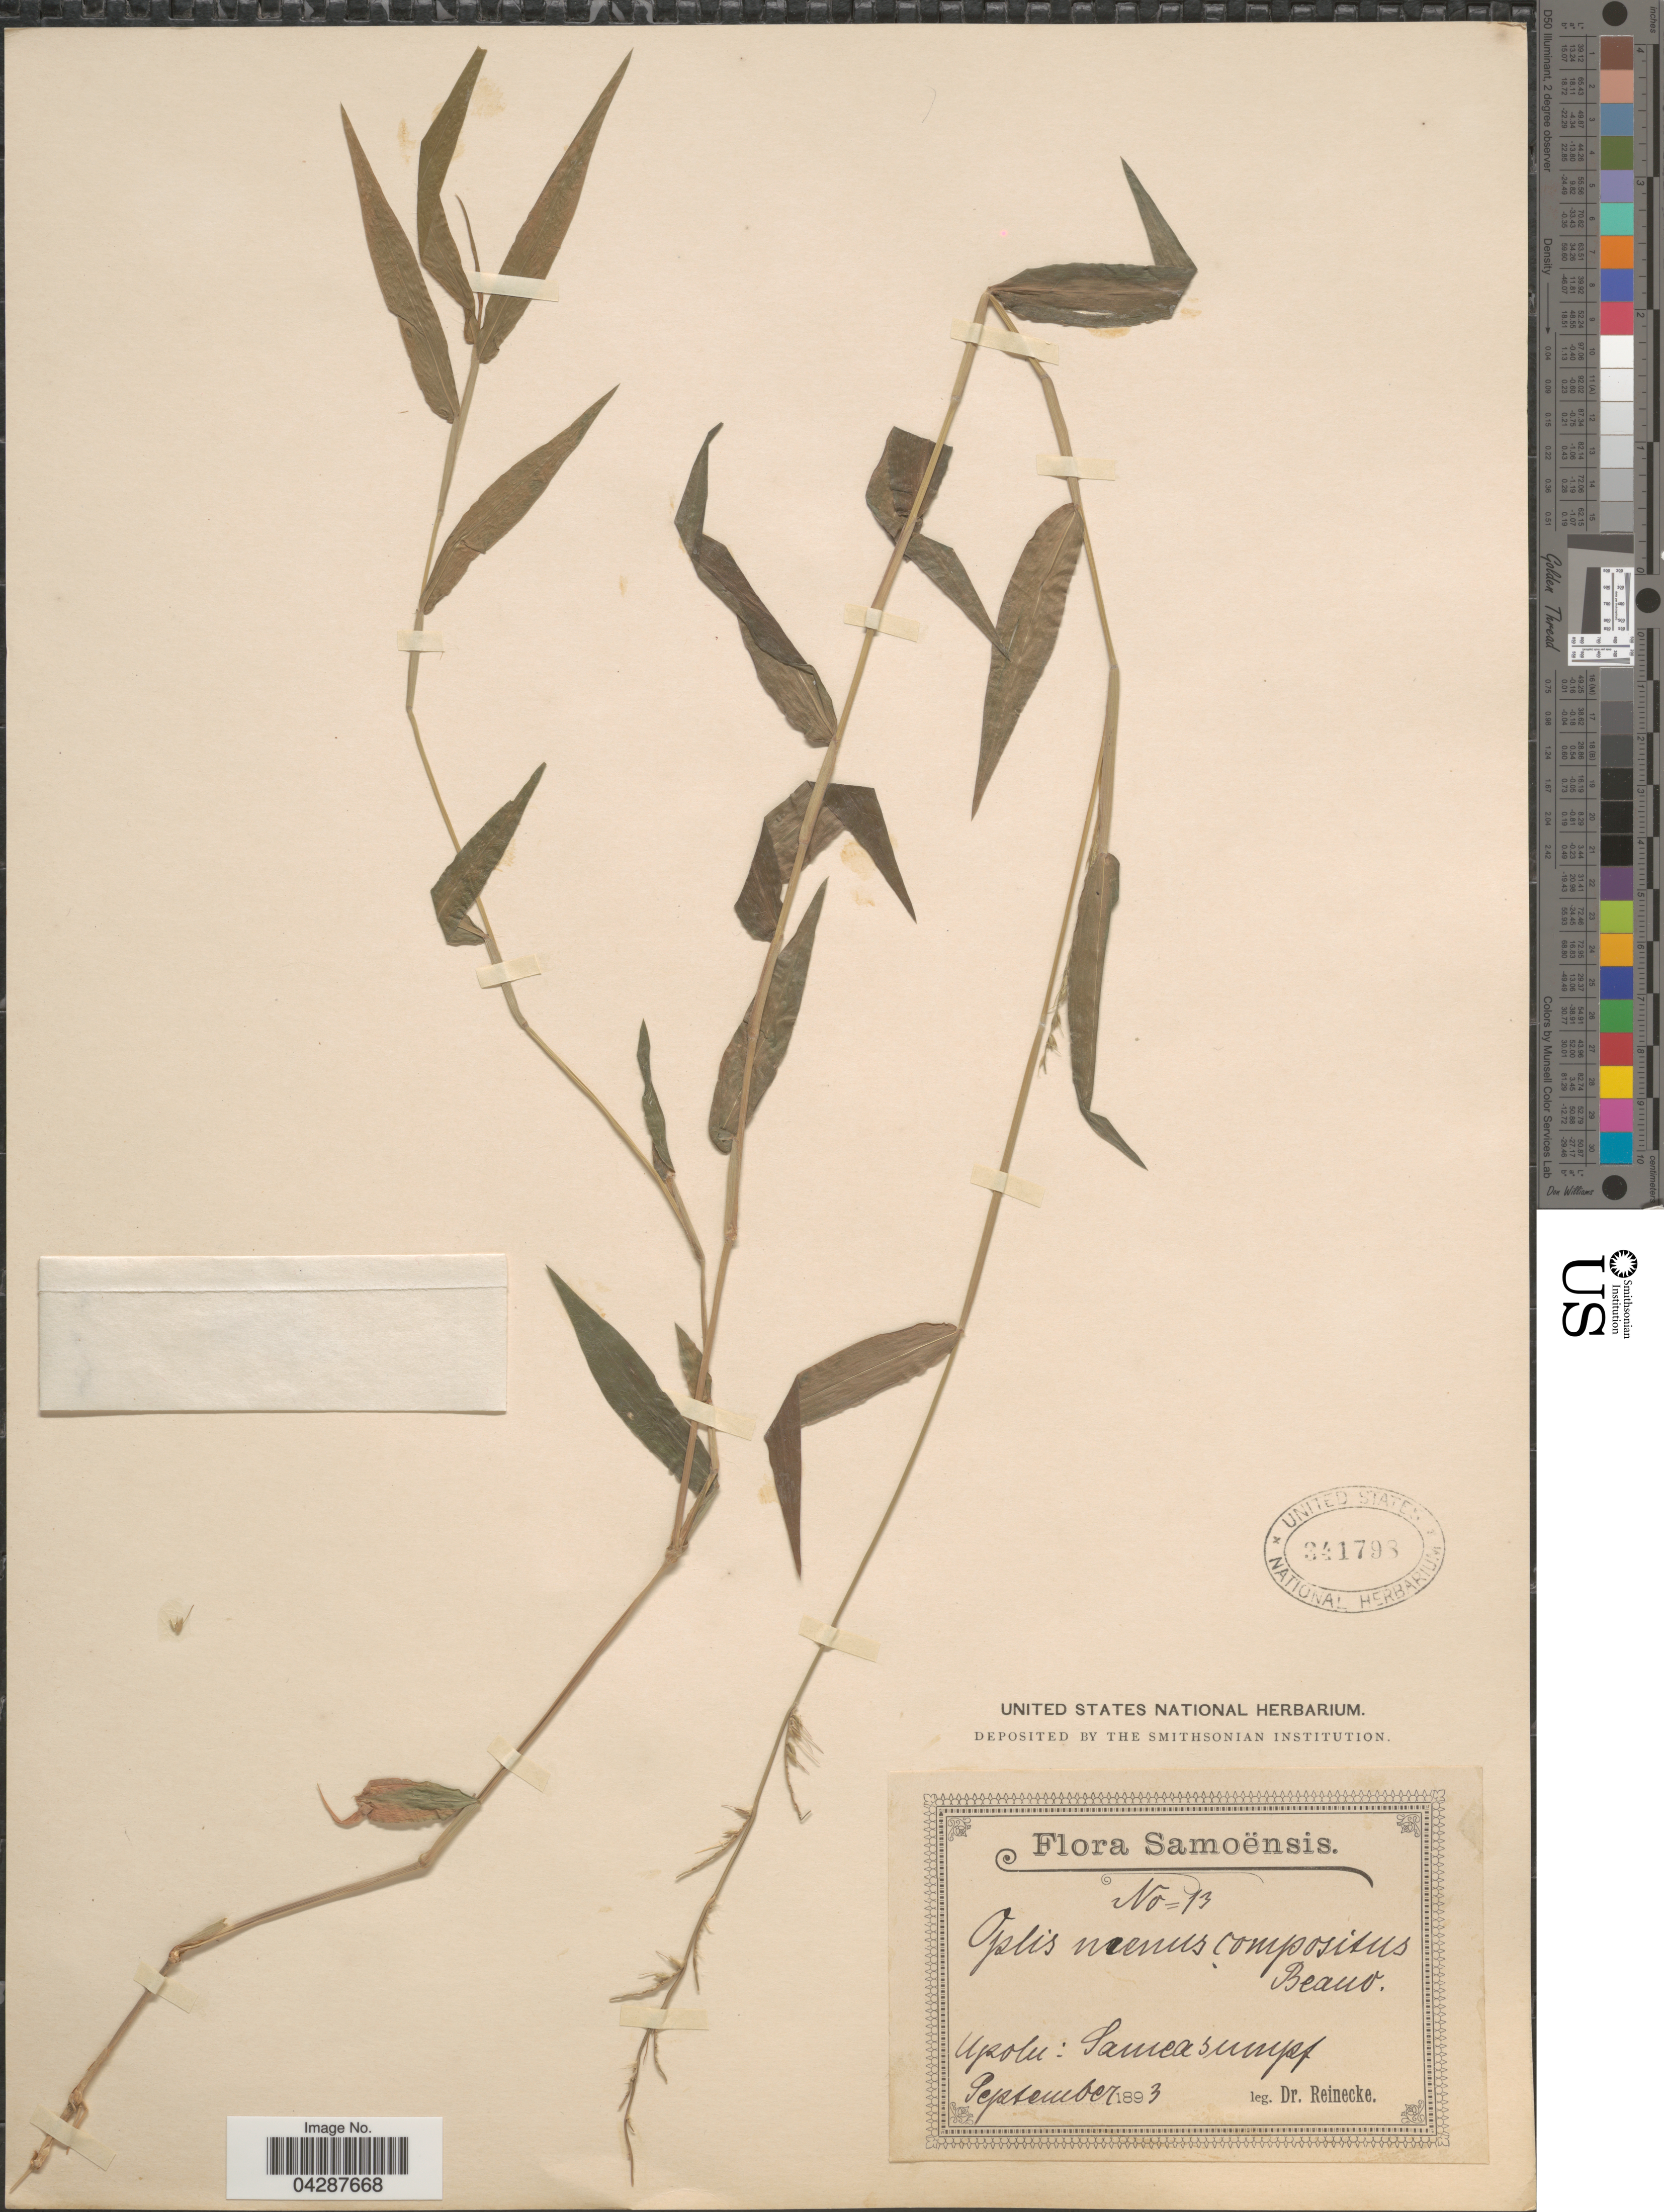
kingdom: Plantae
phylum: Tracheophyta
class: Liliopsida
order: Poales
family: Poaceae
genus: Oplismenus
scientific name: Oplismenus hirtellus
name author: (L.) P. Beauv.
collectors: -- Reinecke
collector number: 13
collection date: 1893-09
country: Samoa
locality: Samoënsis. Upolu: Sameasumpf.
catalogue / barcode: US 341798